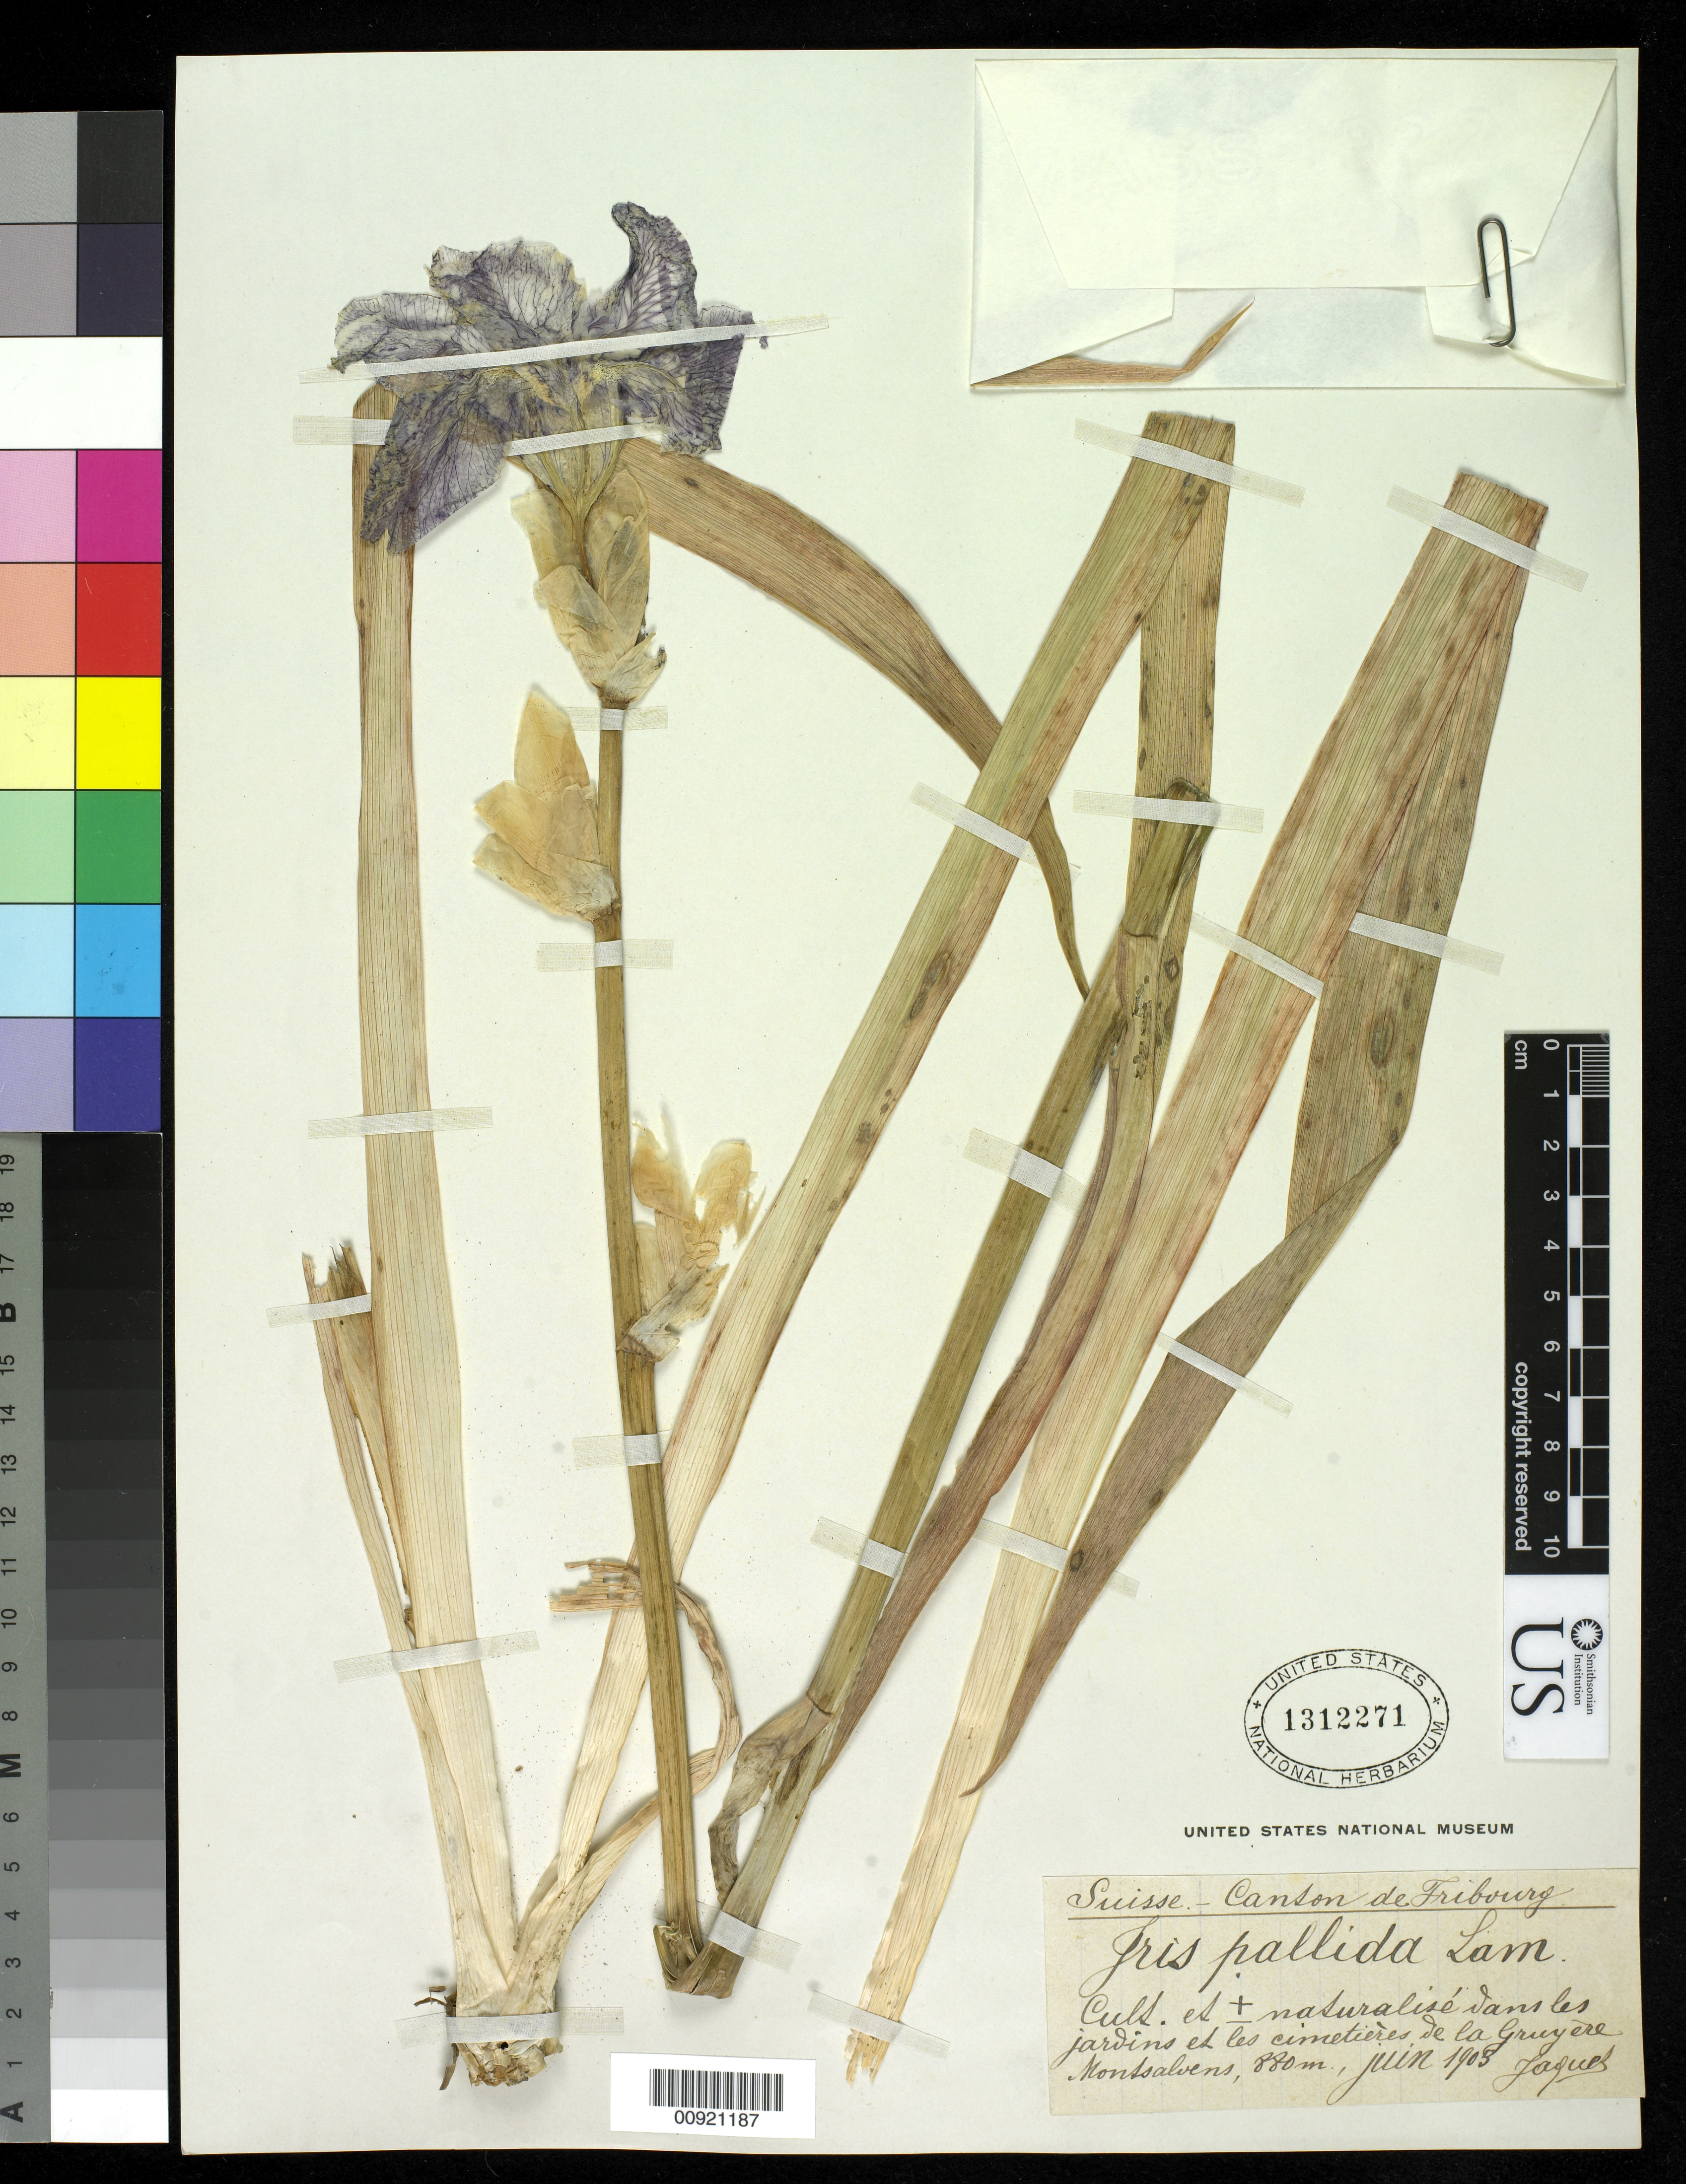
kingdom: Plantae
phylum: Tracheophyta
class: Liliopsida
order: Asparagales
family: Iridaceae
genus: Iris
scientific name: Iris pallida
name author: Lam.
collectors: -. Jaquel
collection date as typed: Jun 1905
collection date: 1905-06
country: Switzerland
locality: Suisse - Candon de Fribourg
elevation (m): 880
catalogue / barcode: US 1312271